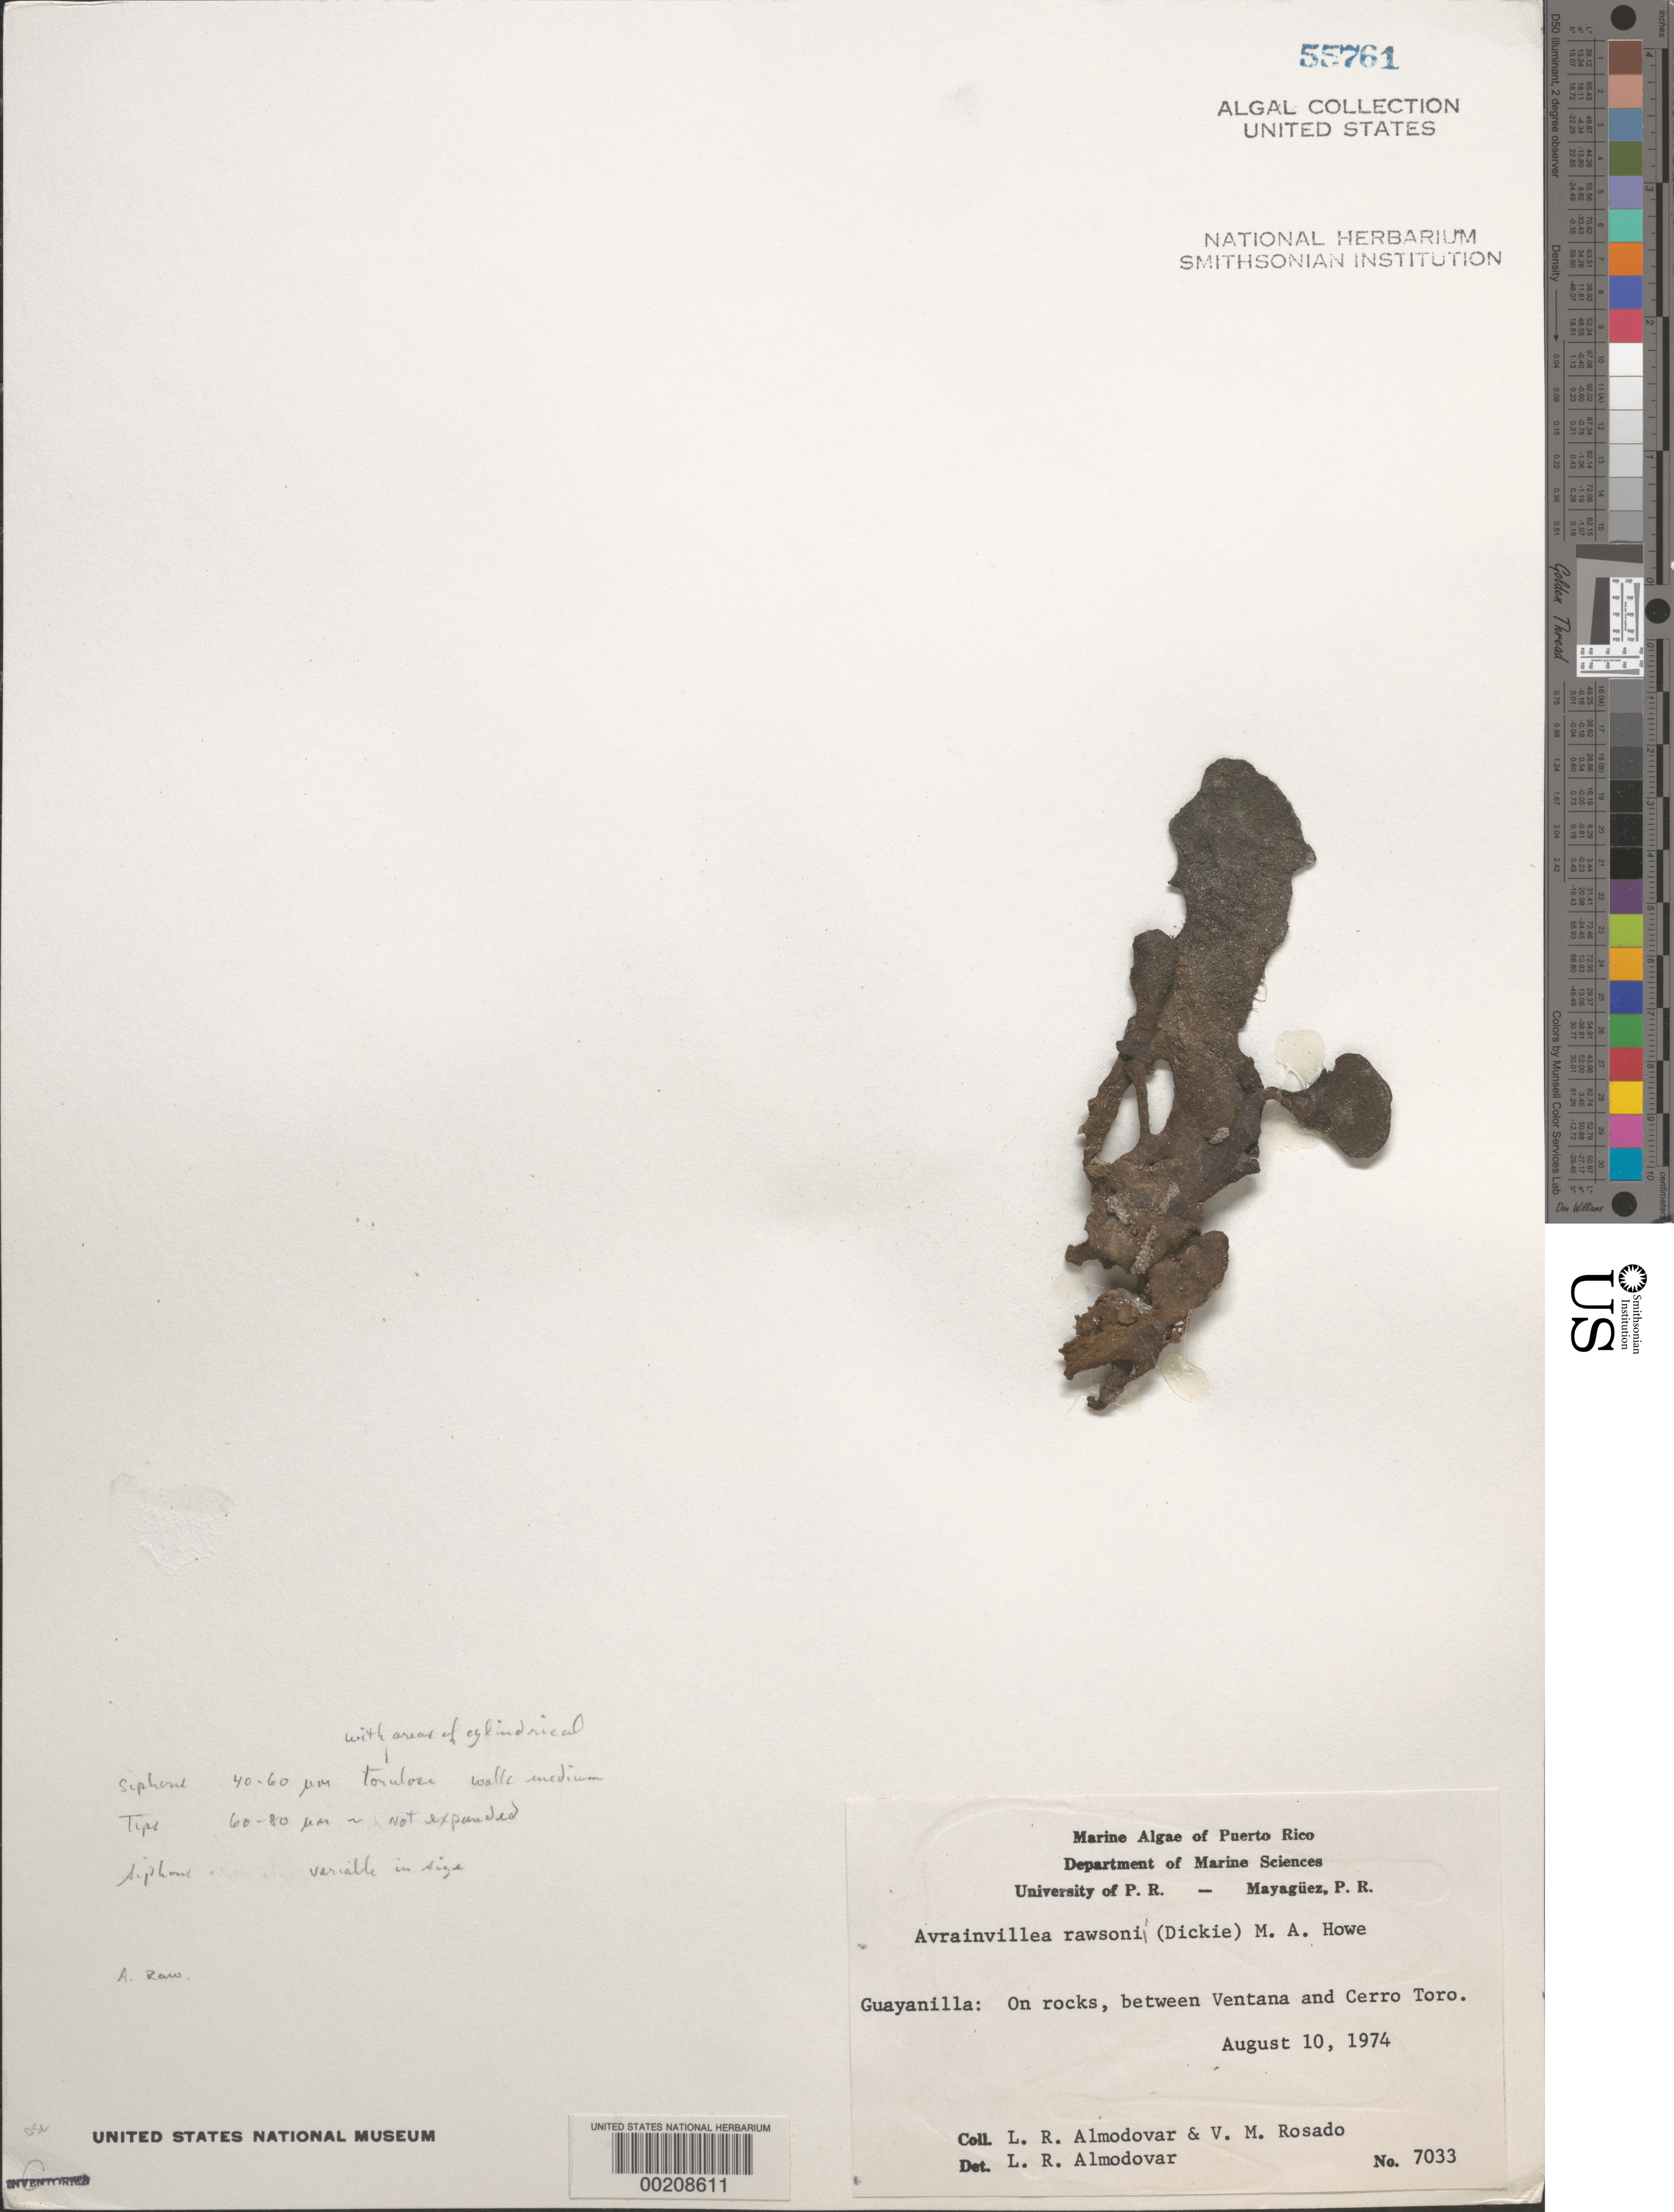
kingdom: Plantae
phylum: Chlorophyta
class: Ulvophyceae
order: Bryopsidales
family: Dichotomosiphonaceae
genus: Avrainvillea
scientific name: Avrainvillea rawsonii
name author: (Dickie) M. Howe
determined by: Almodovar, L. R.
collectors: L. Almodovar & V. Rosado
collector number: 7033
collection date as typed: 10 Aug 1974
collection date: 1974-08-10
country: Puerto Rico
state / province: Guayanilla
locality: Between ventana and cerro toro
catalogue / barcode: US 55761